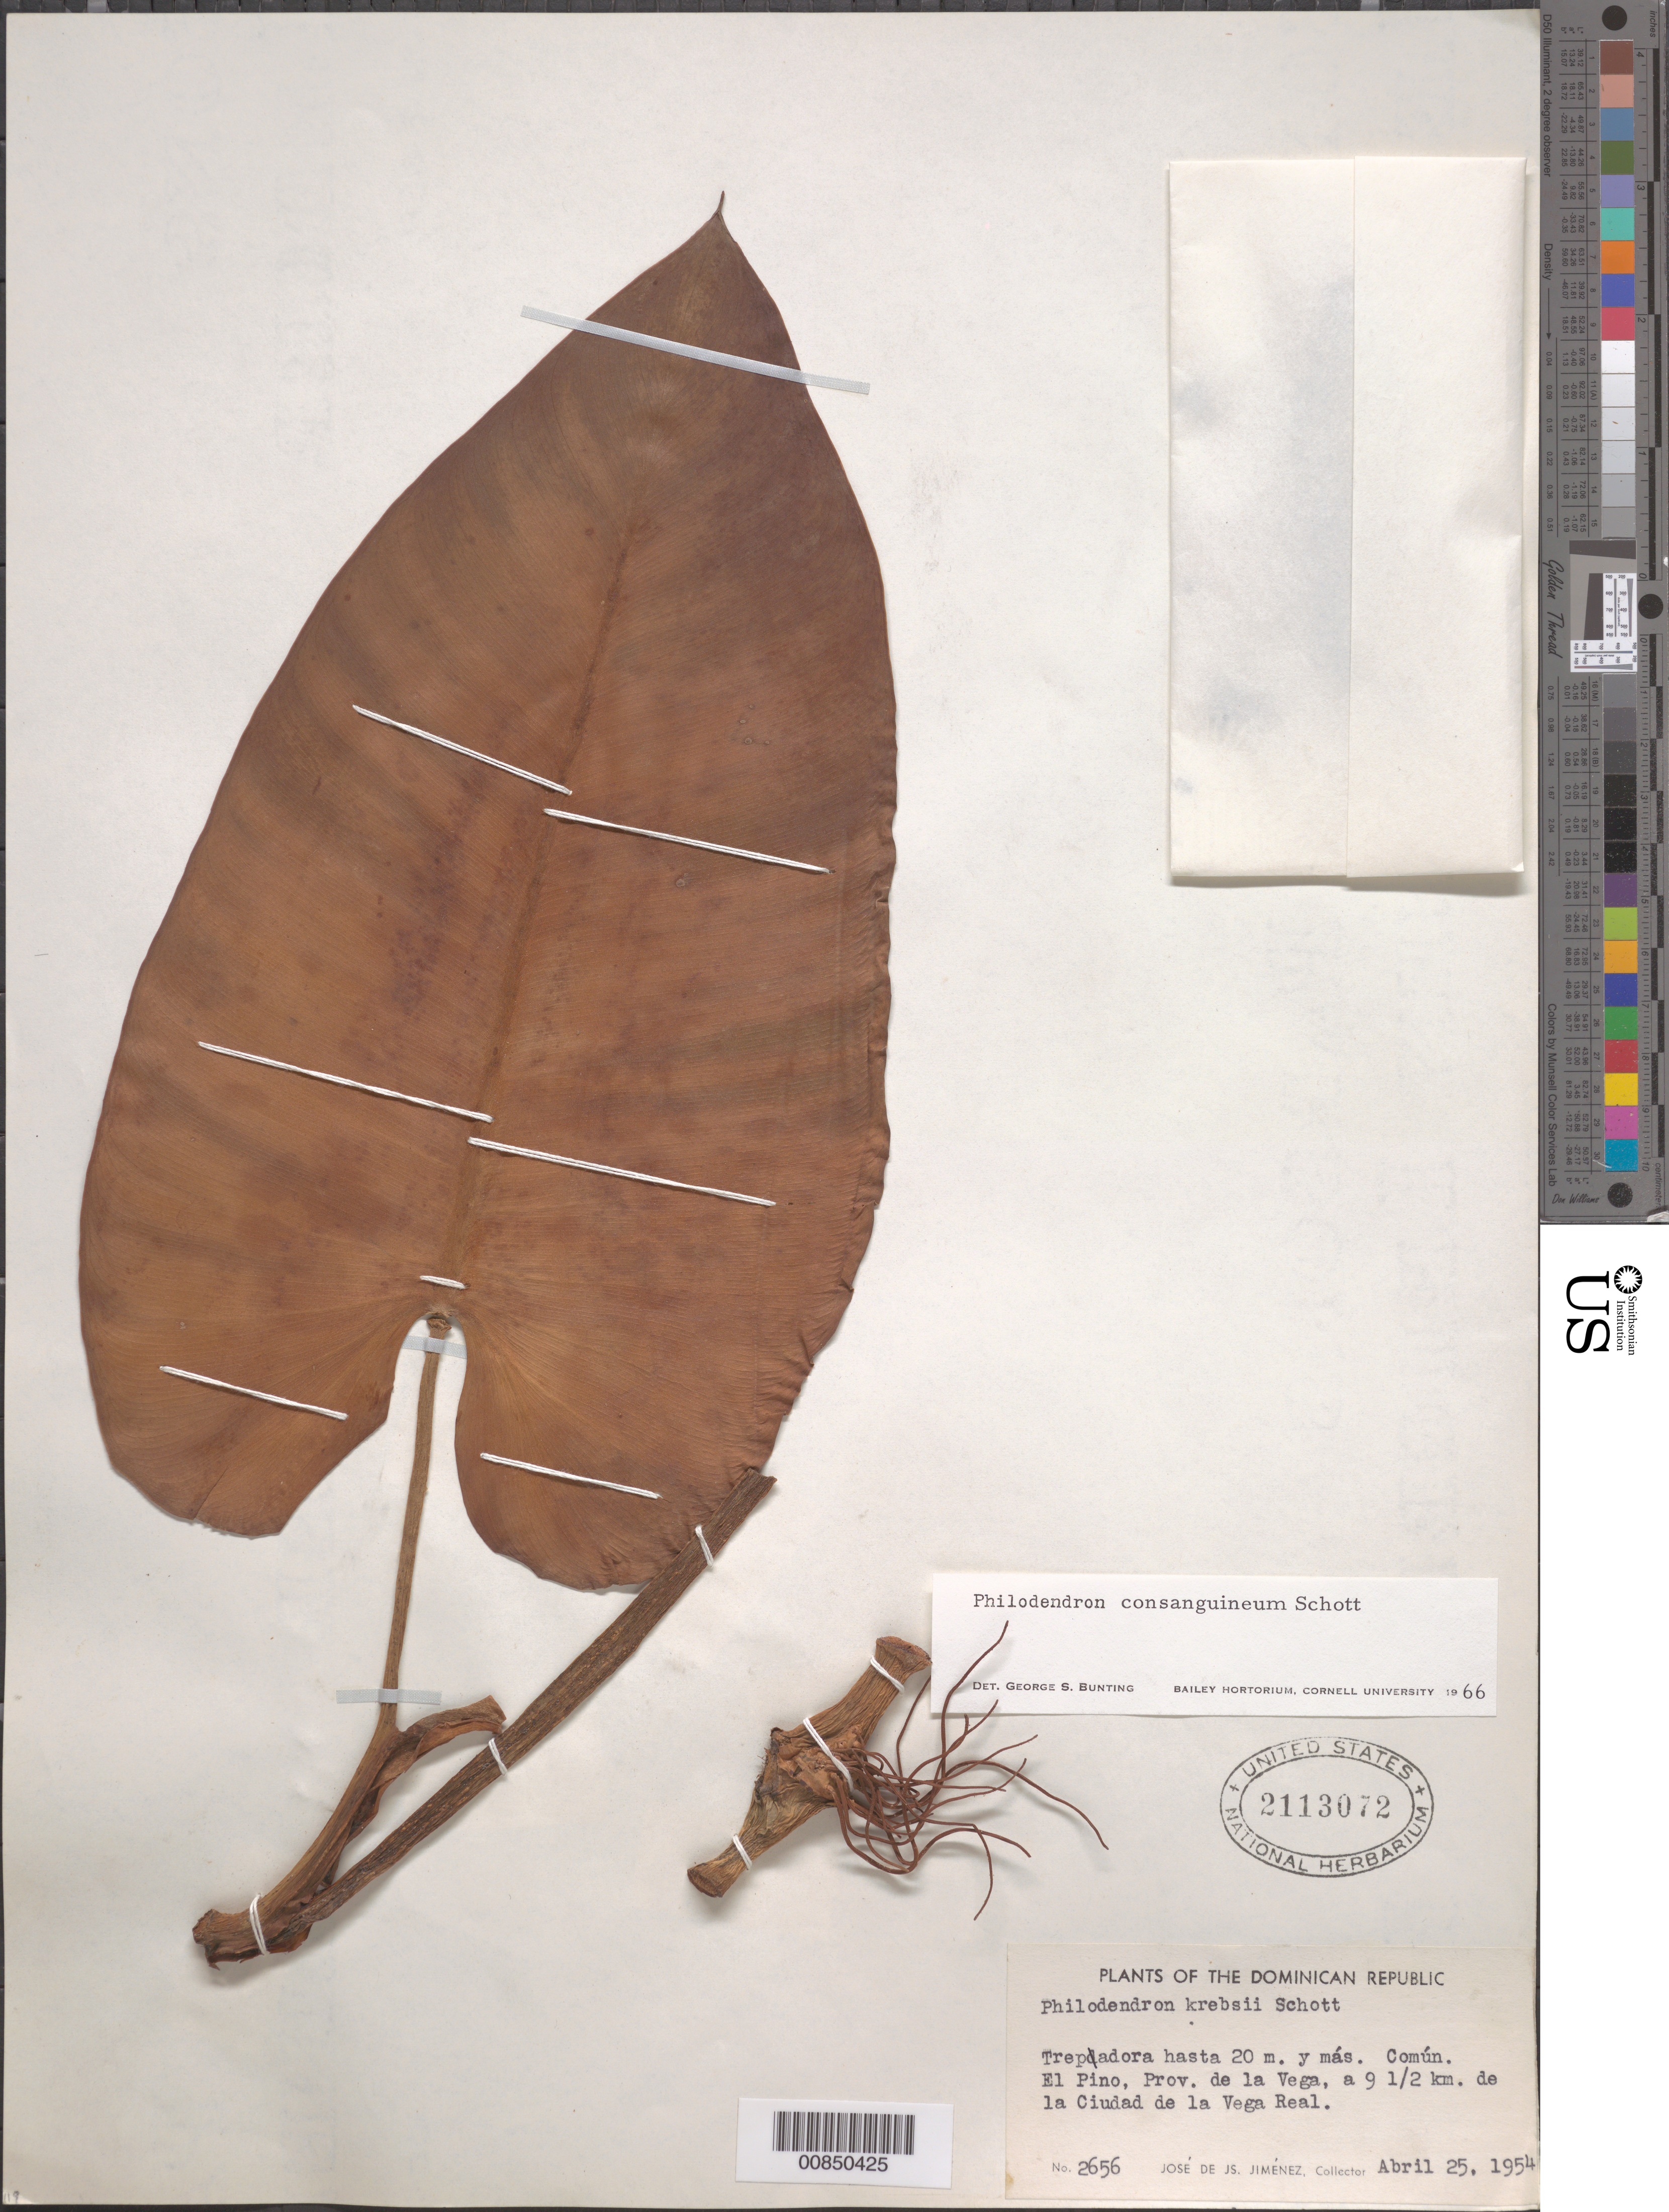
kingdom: Plantae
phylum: Tracheophyta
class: Liliopsida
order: Alismatales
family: Araceae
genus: Philodendron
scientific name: Philodendron consanguineum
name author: Schott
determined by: Bunting, G. S.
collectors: J. J. Jiménez Almonte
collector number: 2656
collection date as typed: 25 Apr 1954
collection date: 1954-04-25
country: Dominican Republic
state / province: La Vega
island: Hispaniola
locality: El Pinon, a 9.5 km. de la Ciudad de La Vega Real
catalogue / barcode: US 2113072